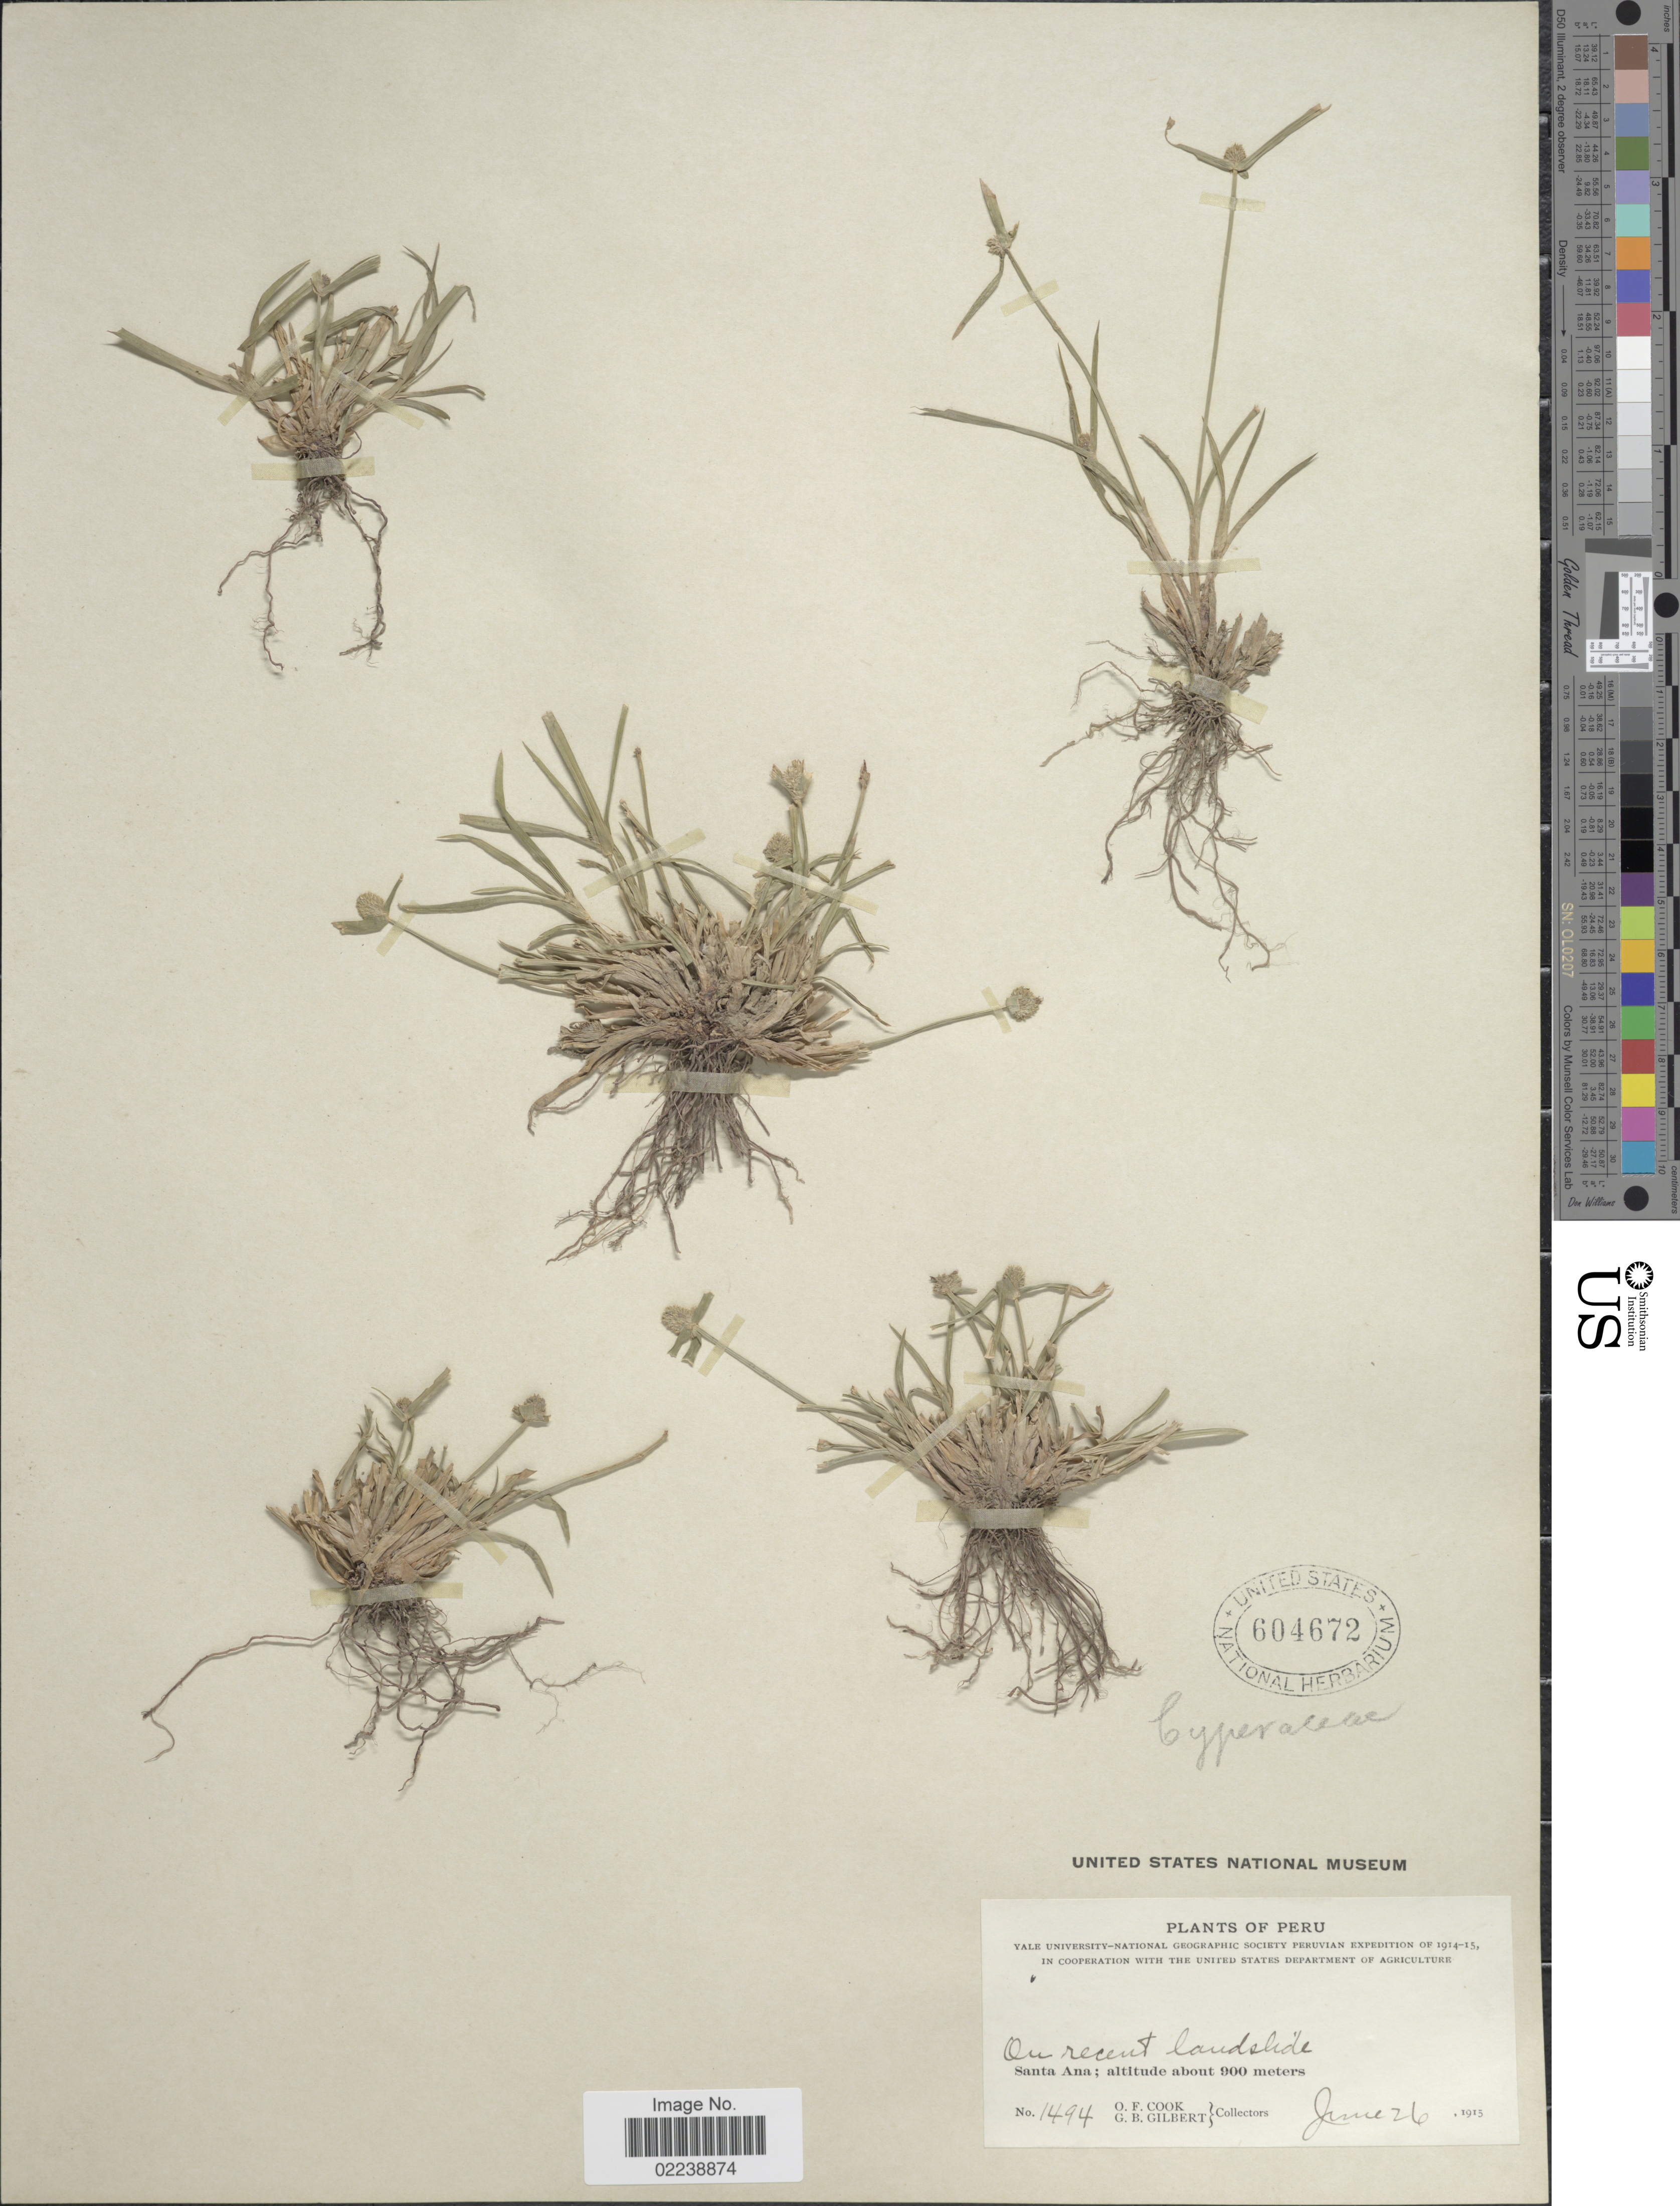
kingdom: Plantae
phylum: Tracheophyta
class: Liliopsida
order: Poales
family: Cyperaceae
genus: Cyperus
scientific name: Cyperus hortensis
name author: (Salzm. ex Steud.) Dorr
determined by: Strong, Mark T., (BOT), Smithsonian Institution - National Museum of Natural History (UNITED STATES)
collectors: O. F. Cook & G. B. Gilbert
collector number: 1494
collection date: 1915-06-26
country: Peru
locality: Santa Ana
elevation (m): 900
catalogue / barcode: US 604672